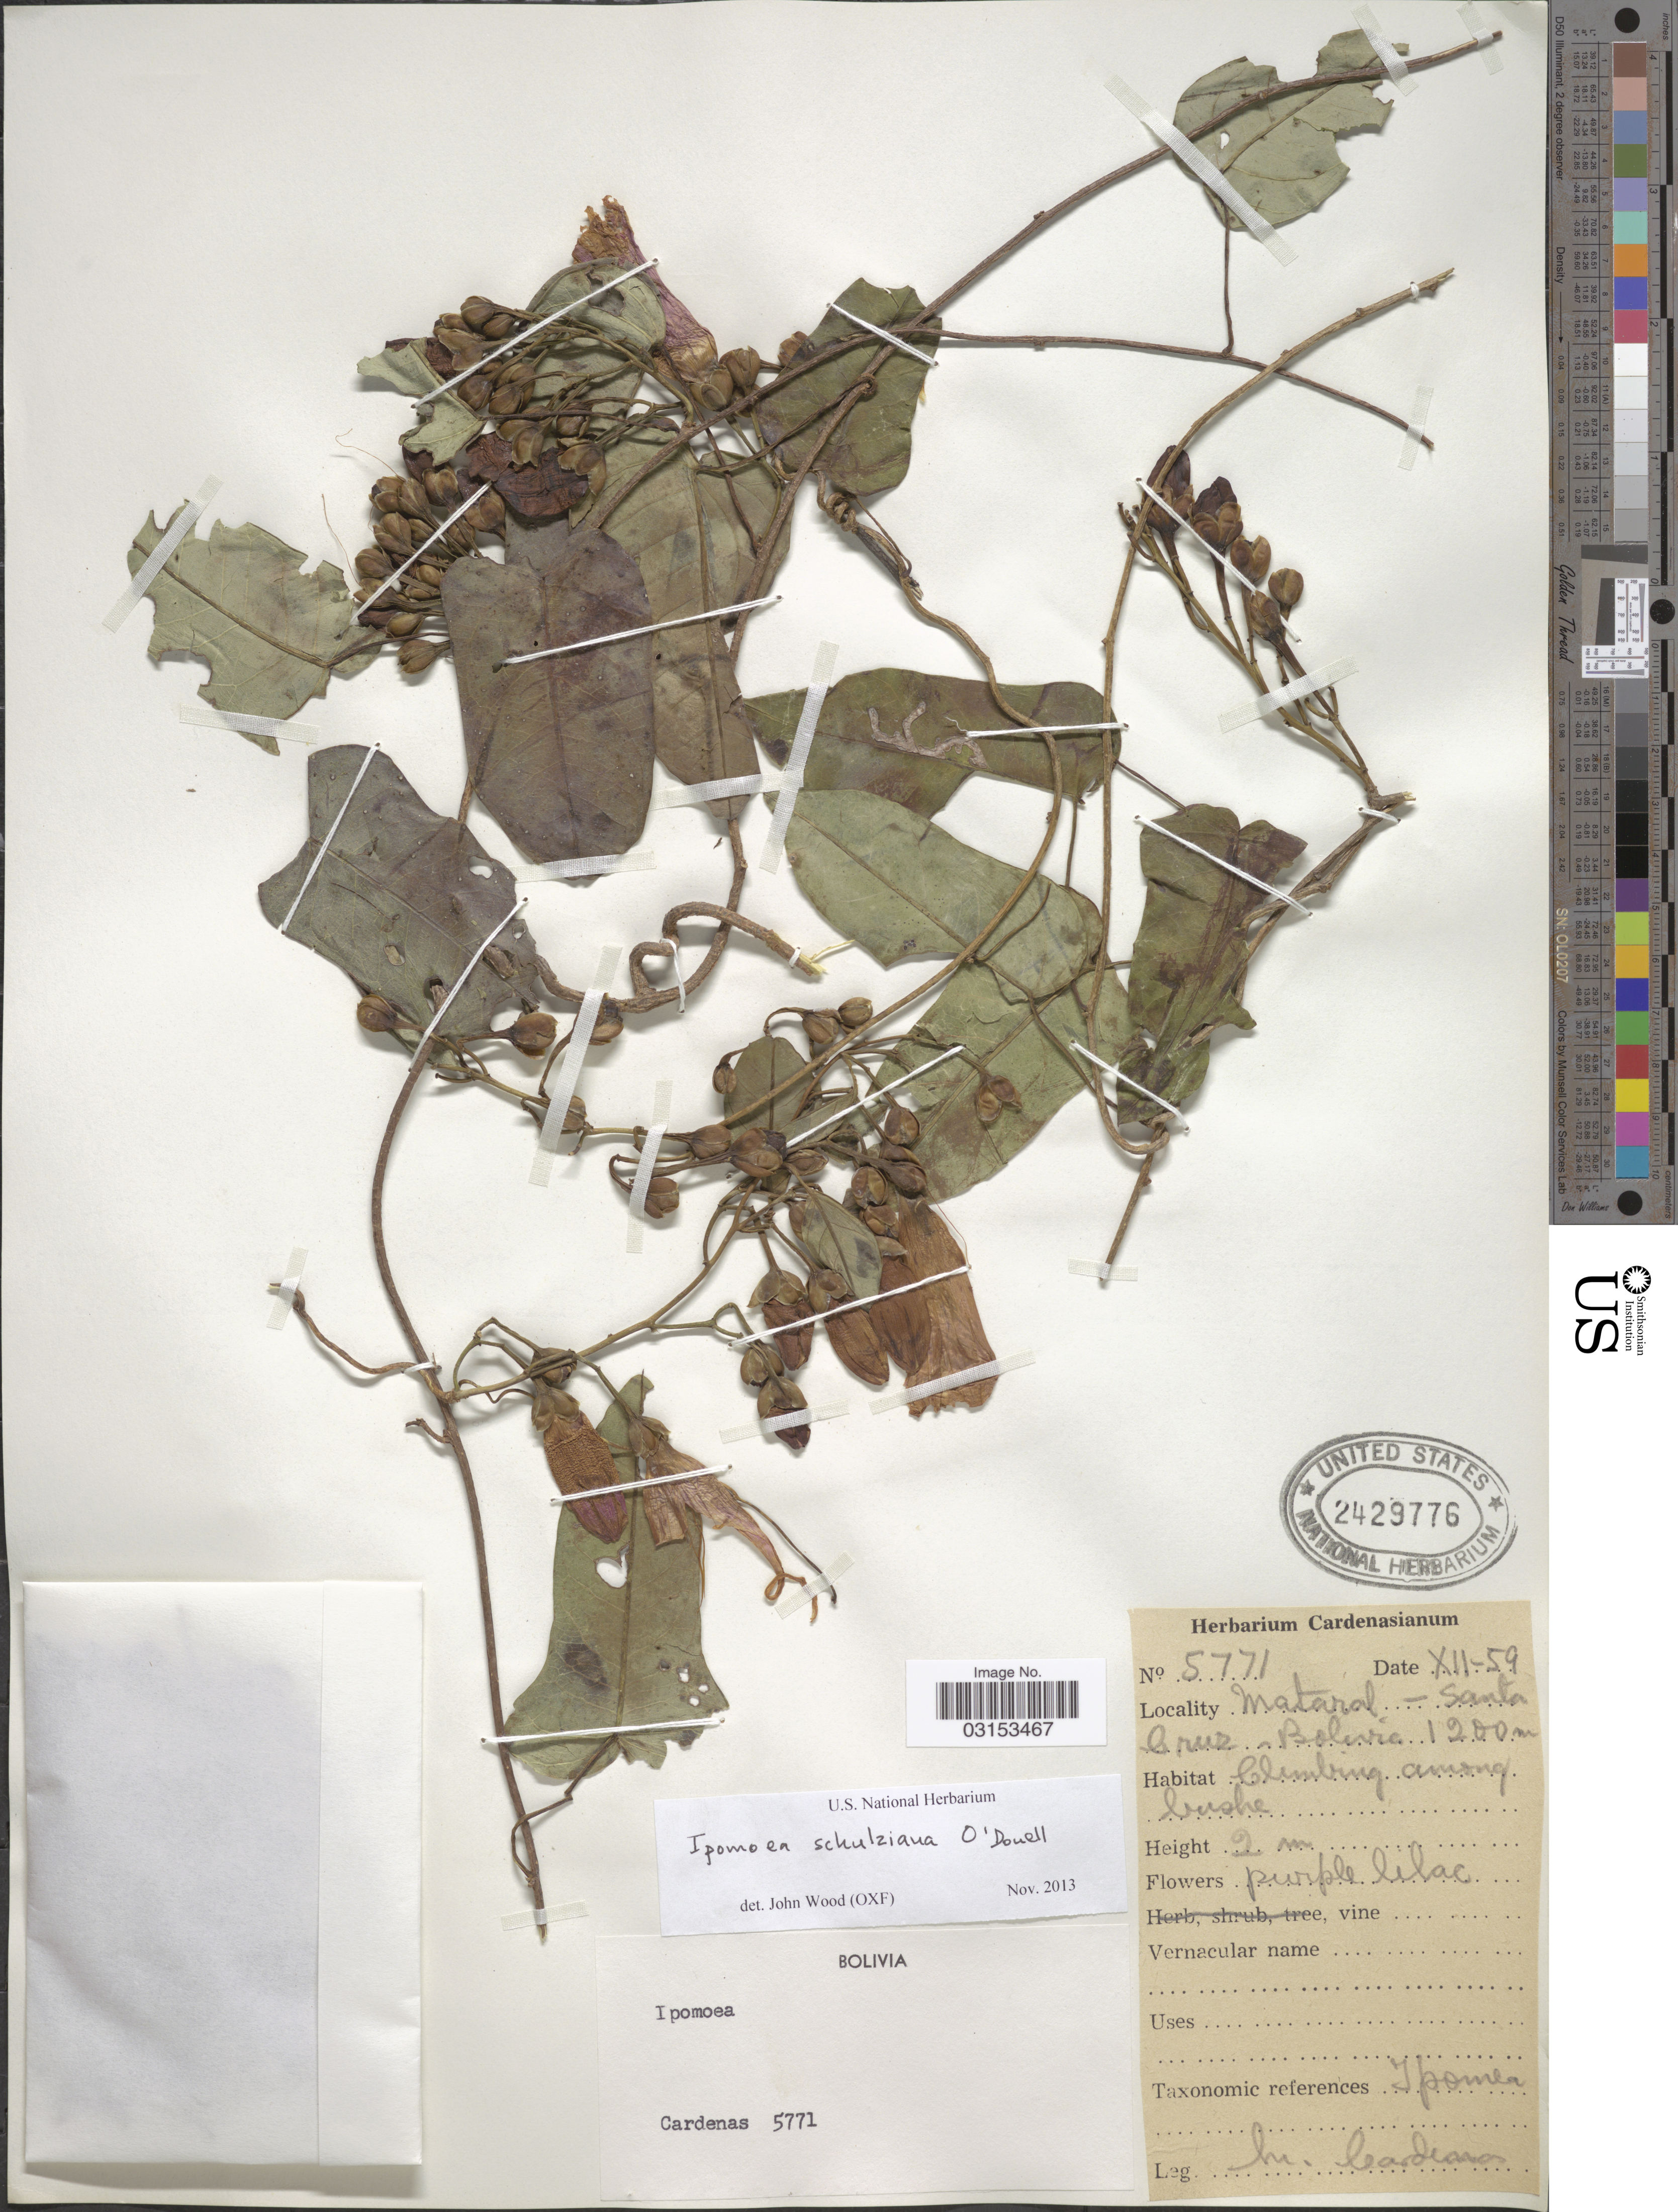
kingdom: Plantae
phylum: Tracheophyta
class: Magnoliopsida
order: Solanales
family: Convolvulaceae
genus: Ipomoea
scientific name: Ipomoea schulziana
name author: O'Donell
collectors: M. Cárdenas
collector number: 5771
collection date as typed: Transcribed d/m/y: /12/59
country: Bolivia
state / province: Santa Cruz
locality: Mataral.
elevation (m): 1200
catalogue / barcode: US 2429776